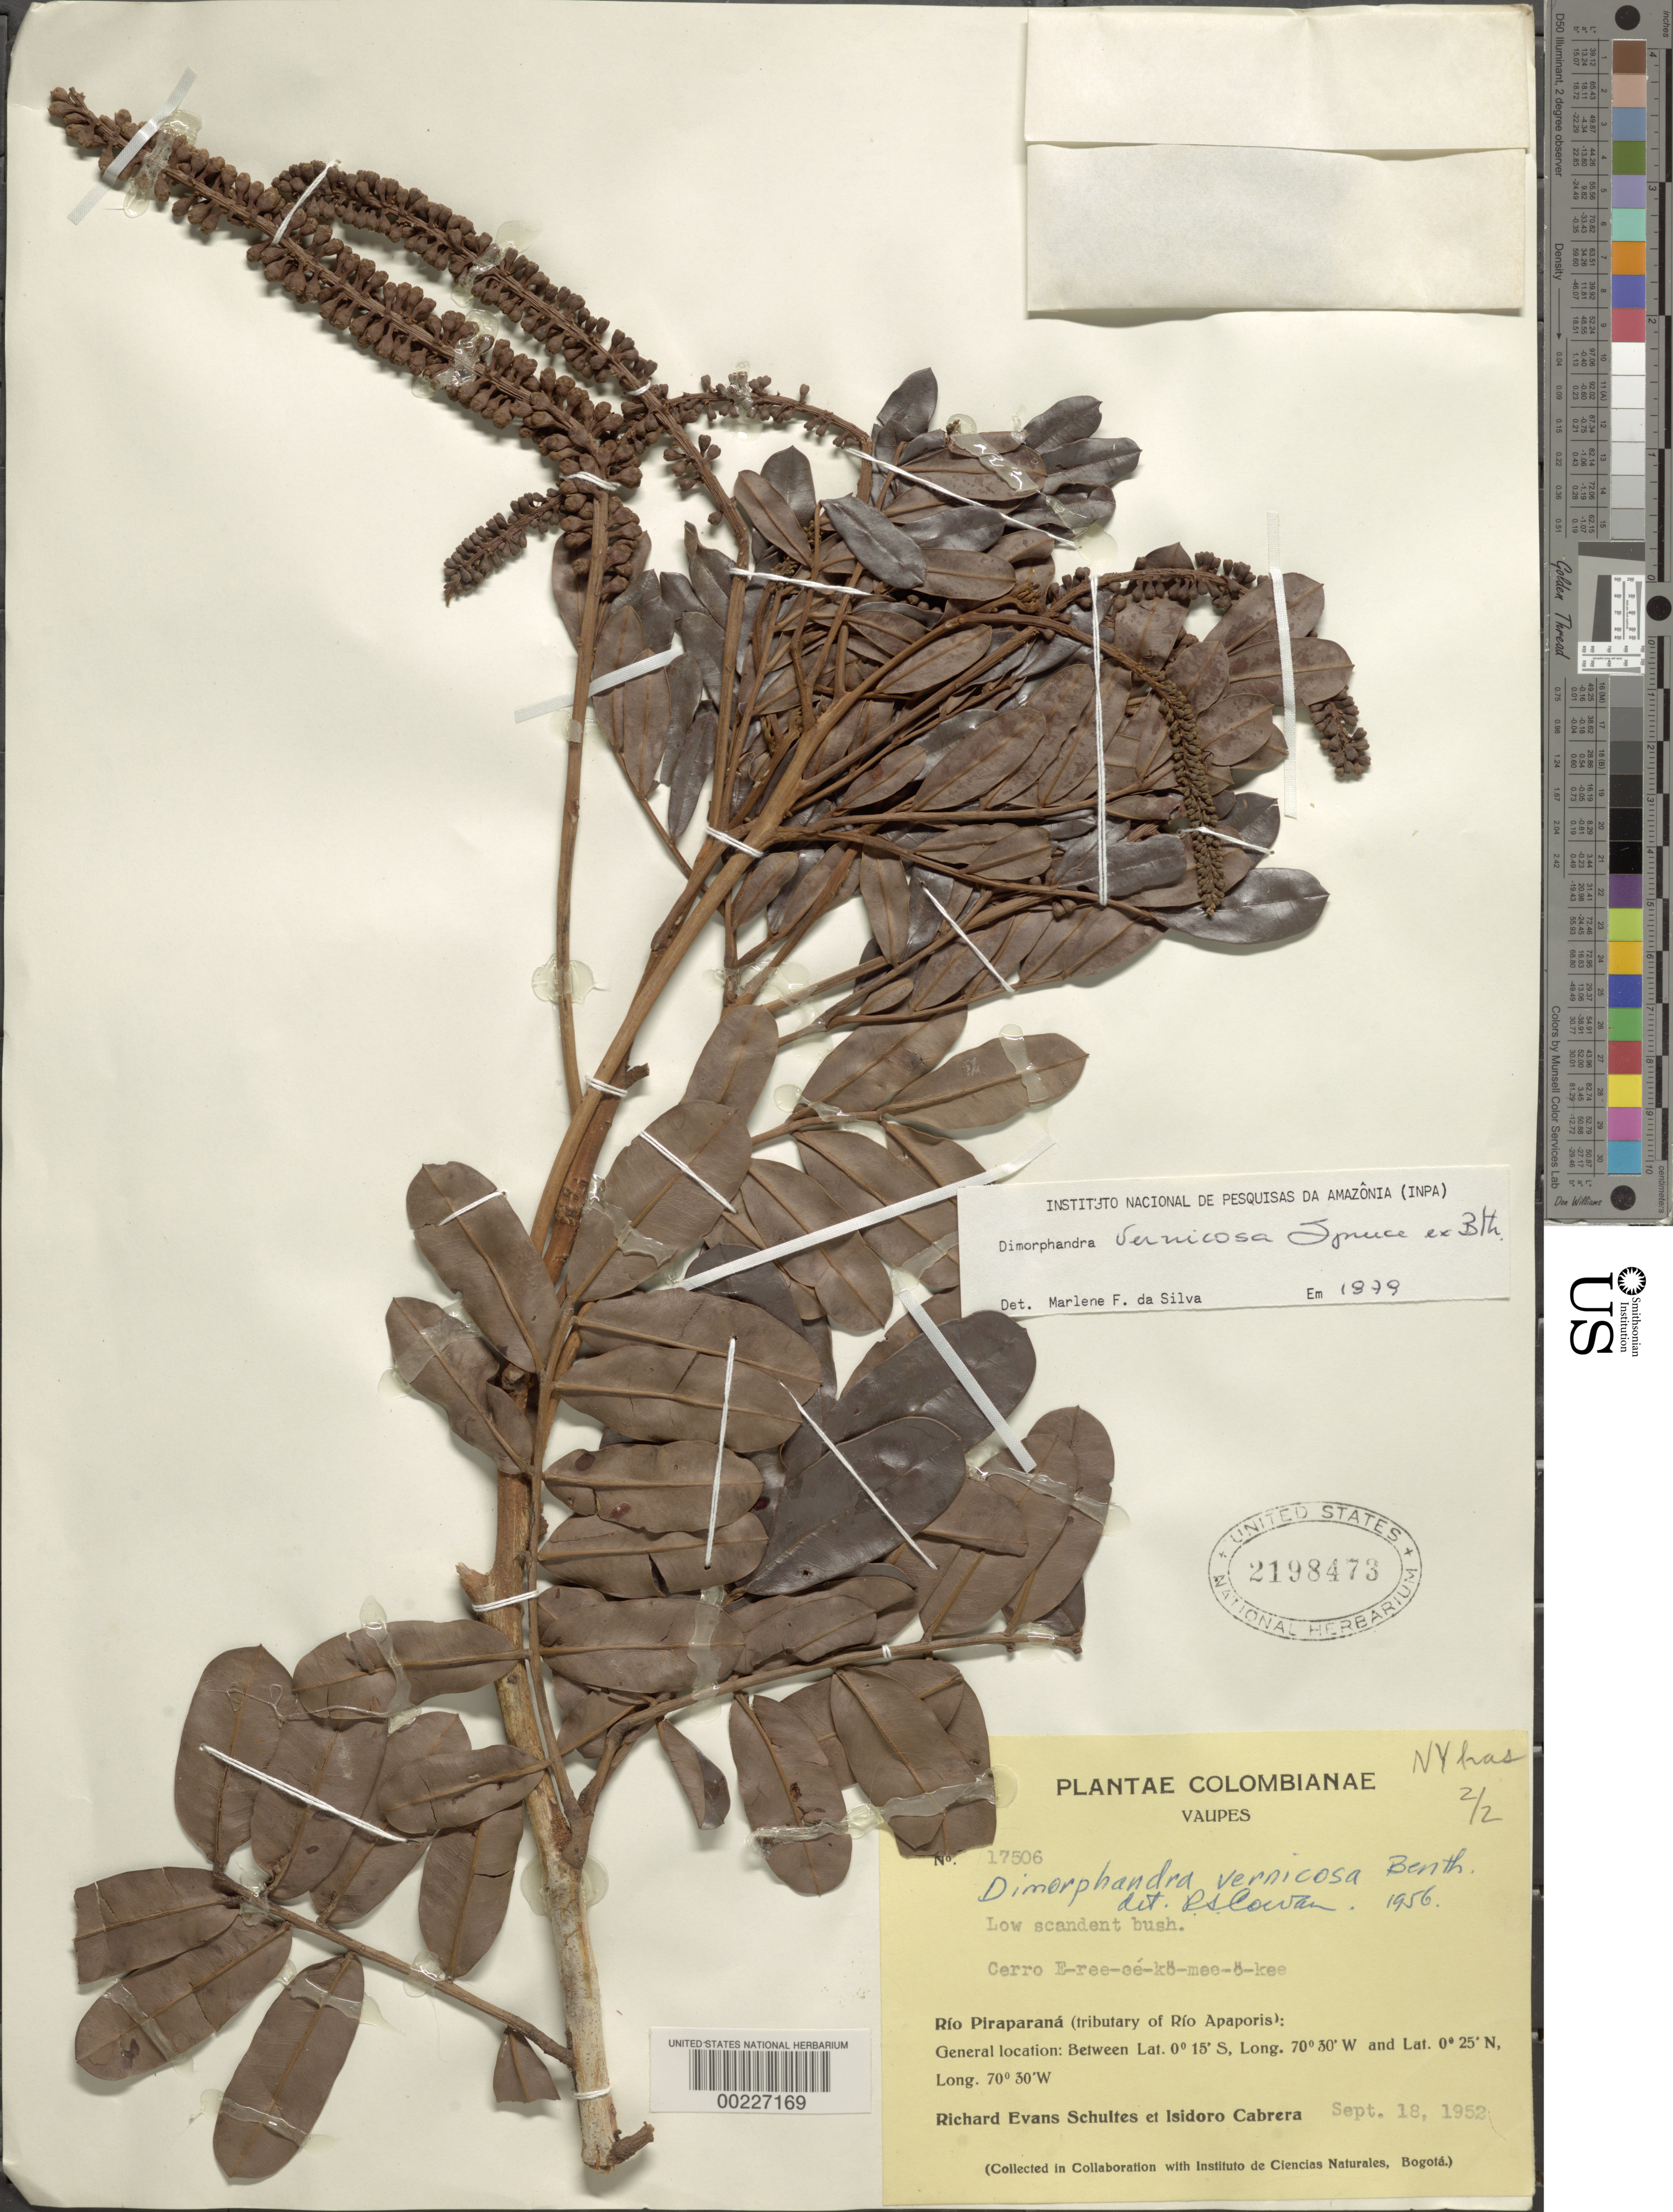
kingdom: Plantae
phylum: Tracheophyta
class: Magnoliopsida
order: Fabales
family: Fabaceae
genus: Dimorphandra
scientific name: Dimorphandra vernicosa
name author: Spruce ex Benth.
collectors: R. E. Schultes & I. Cabrera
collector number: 17506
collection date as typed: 18 Sep 1952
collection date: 1952-09-18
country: Colombia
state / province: Vaupés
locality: Cerro e-ree-ee-ko-mee-o-kee; Rio Piraparana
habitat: Low scandent bush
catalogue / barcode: US 2198473